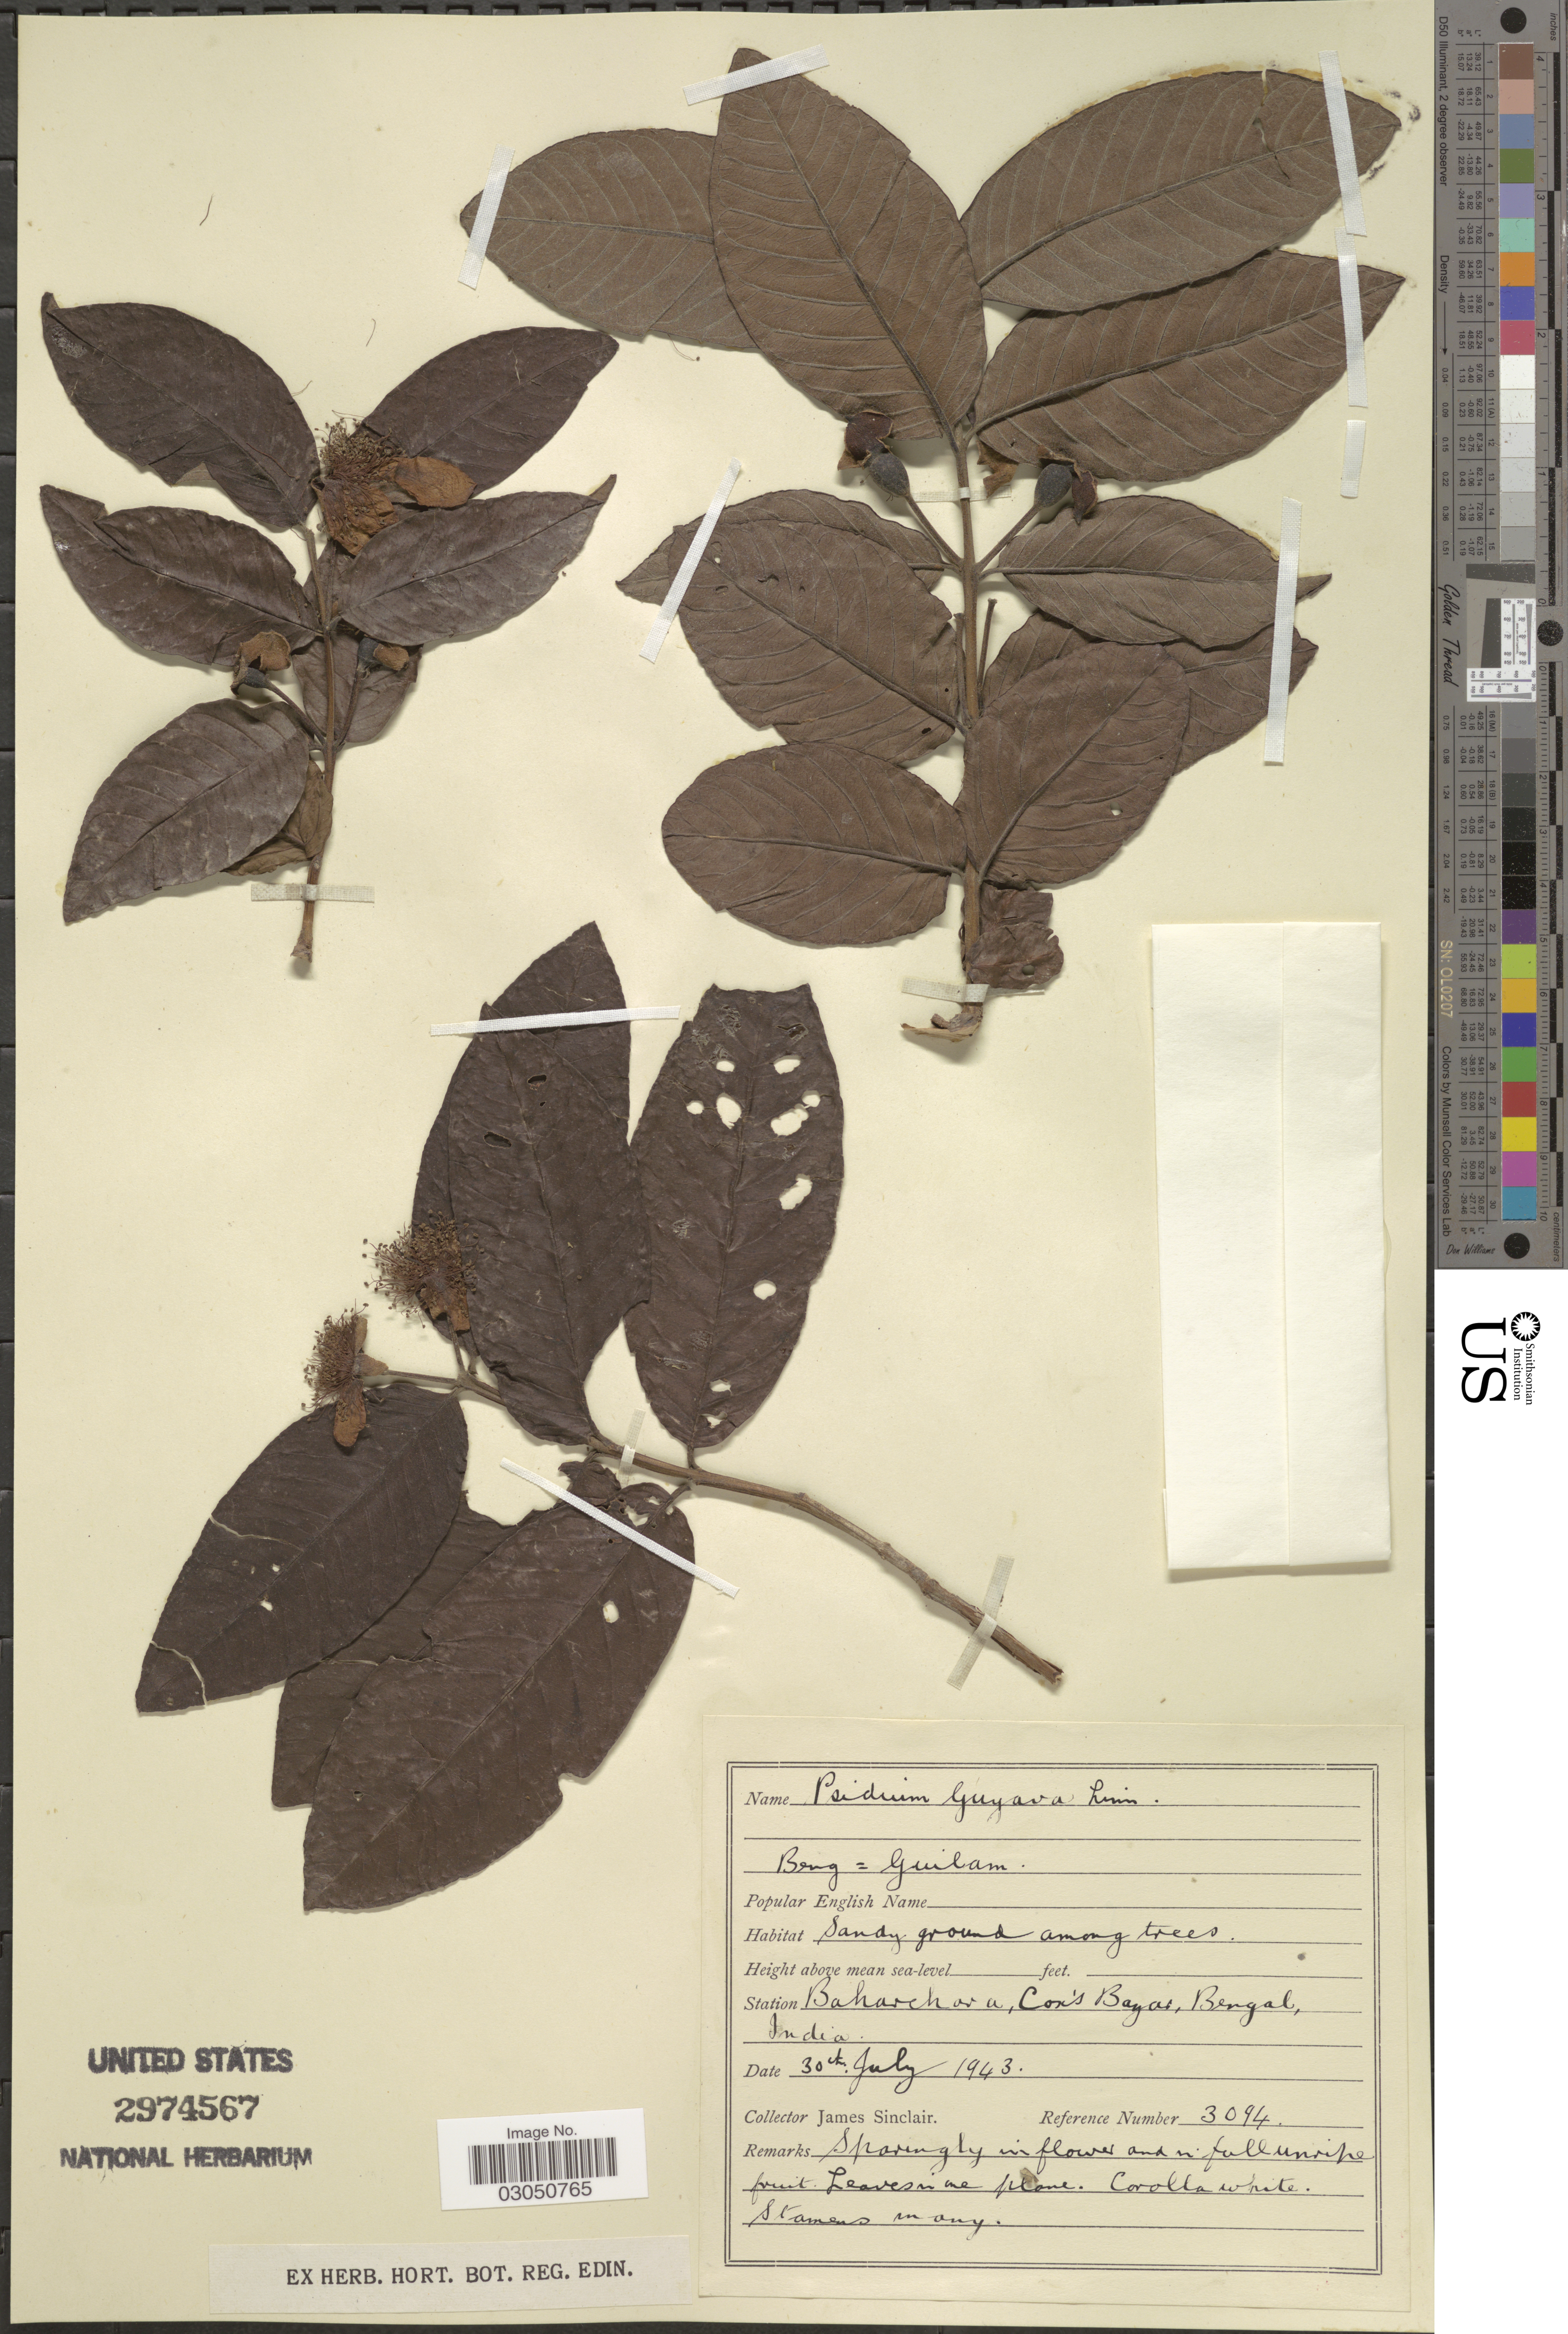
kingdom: Plantae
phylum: Tracheophyta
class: Magnoliopsida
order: Myrtales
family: Myrtaceae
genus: Psidium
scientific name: Psidium guajava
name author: L.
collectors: J. Sinclair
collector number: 3094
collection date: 1943-07-30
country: Bangladesh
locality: Baharehara [interpreted], Cox's Bazar, Bengal.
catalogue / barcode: US 2974567